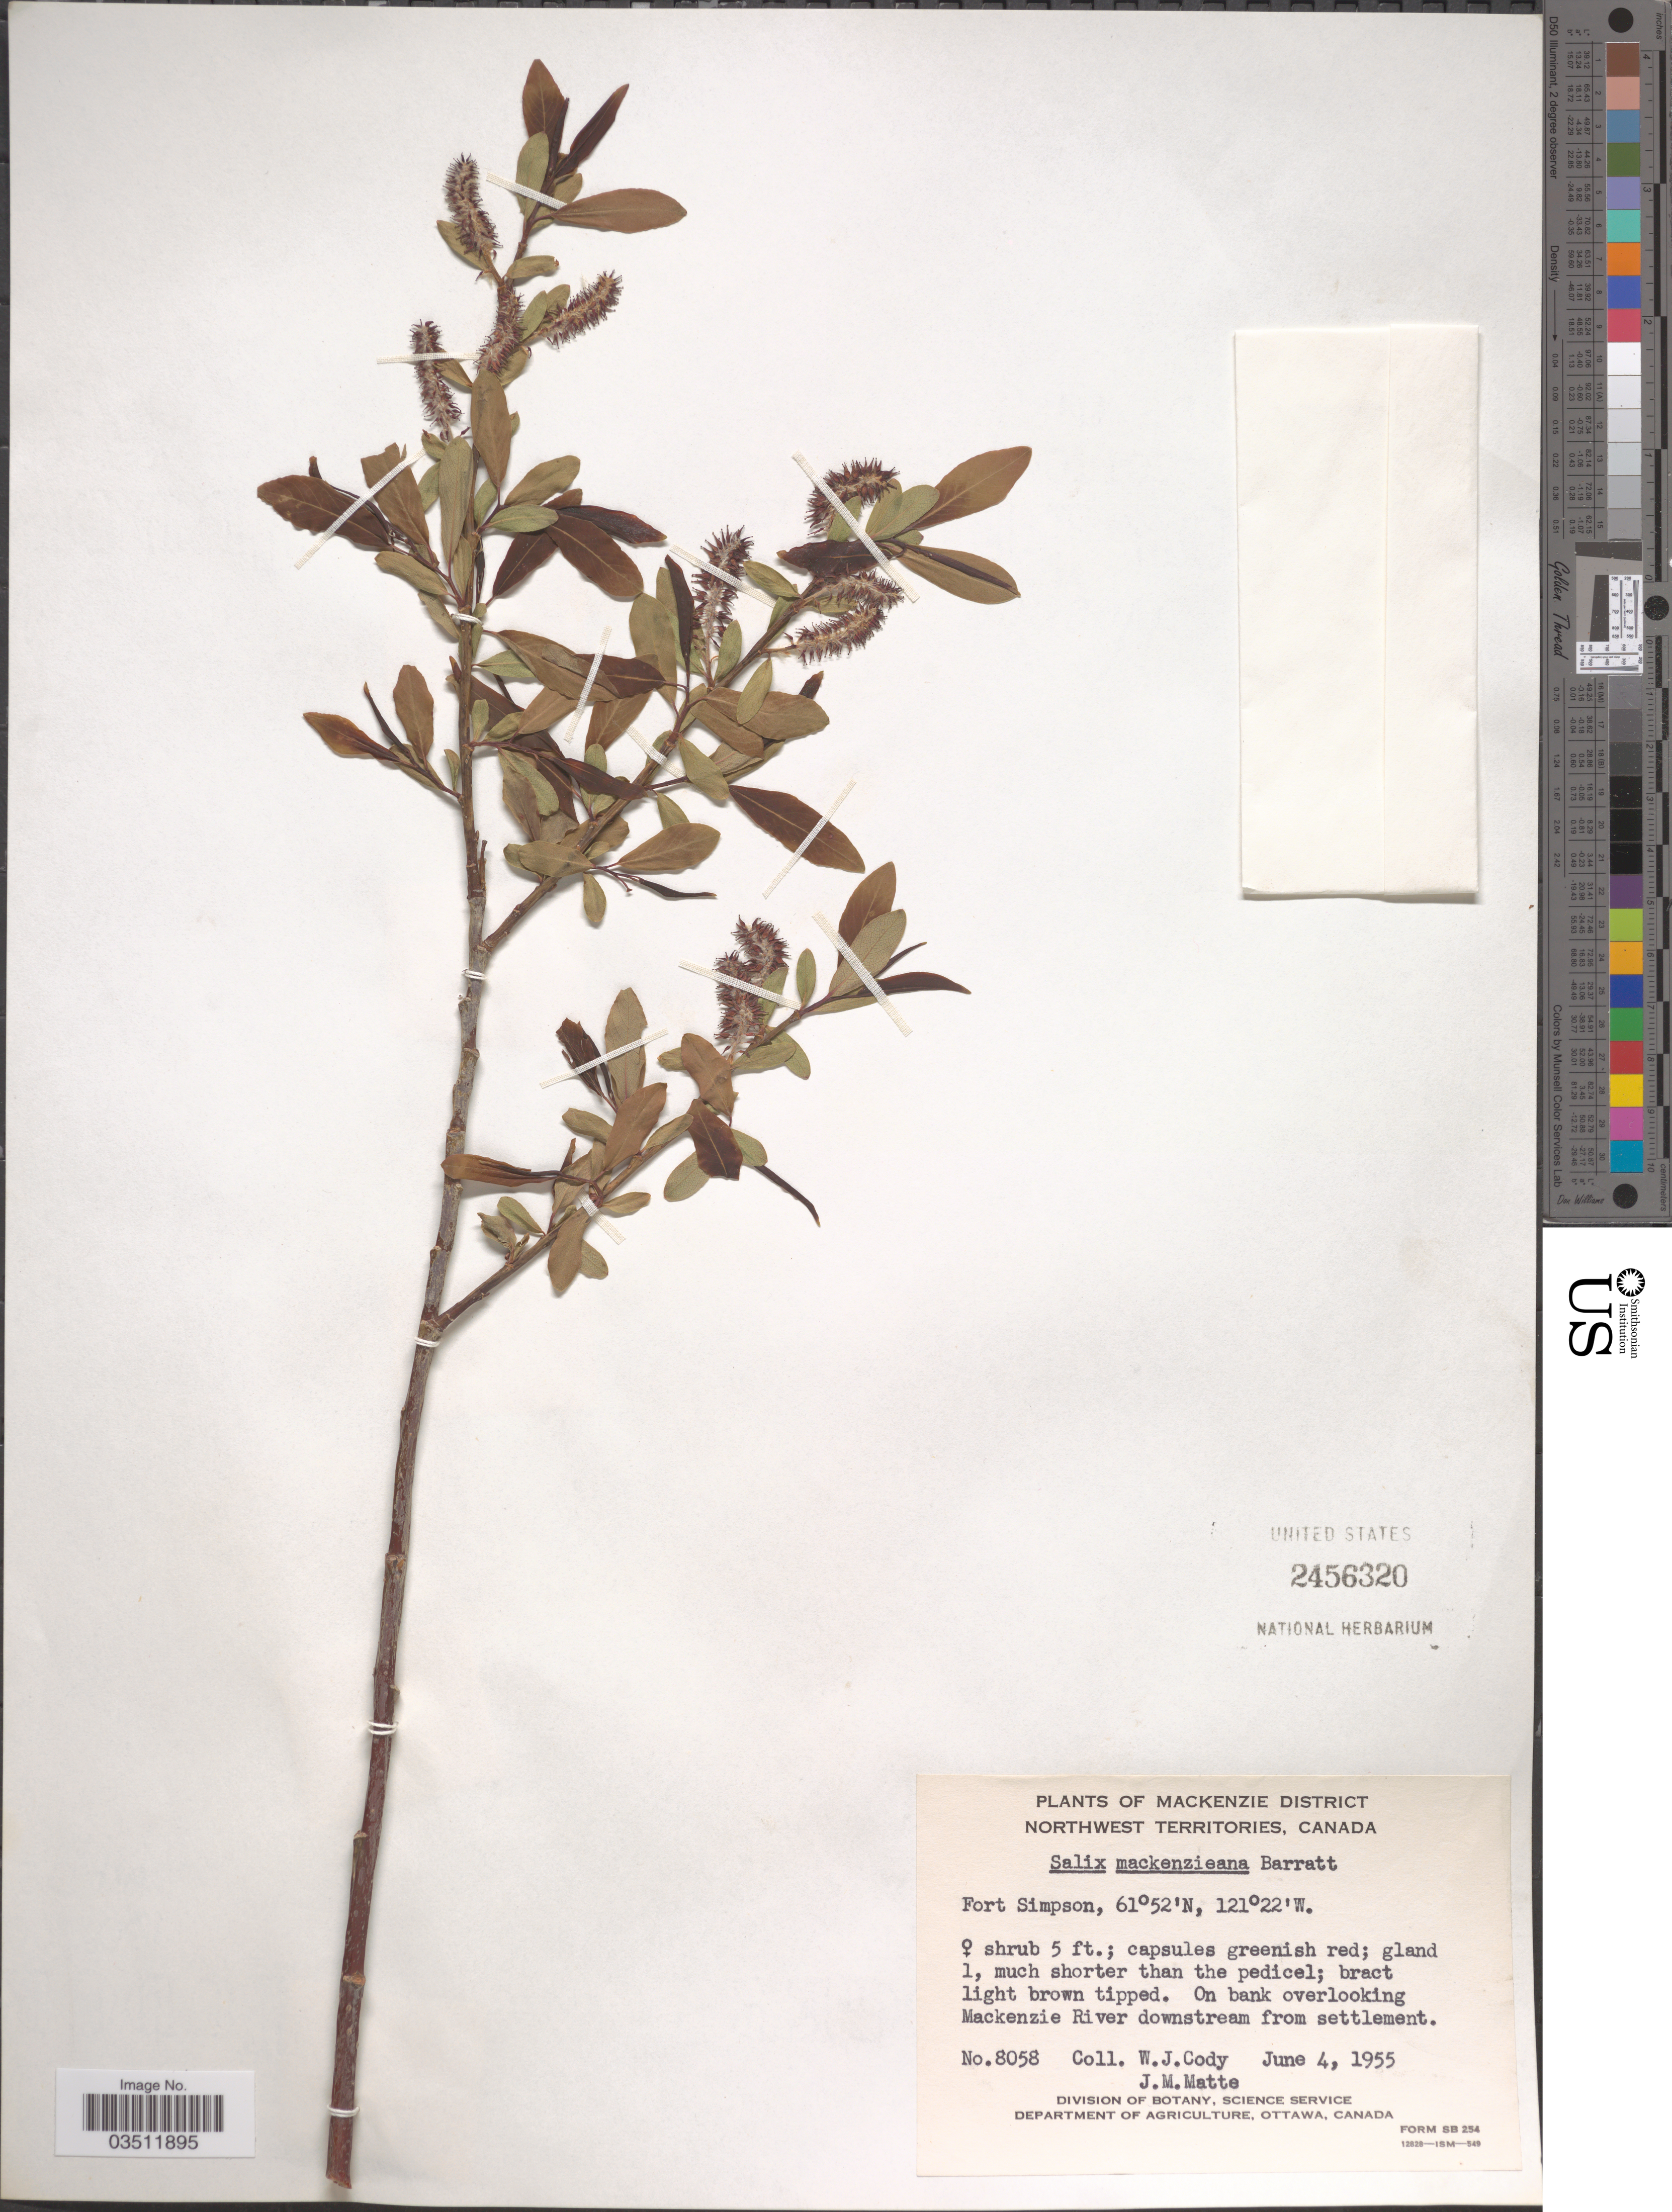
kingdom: Plantae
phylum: Tracheophyta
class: Magnoliopsida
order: Malpighiales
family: Salicaceae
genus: Salix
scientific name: Salix mackenziana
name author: (Hook.) Barratt ex Hook.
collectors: W. Cody & J. Matte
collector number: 8058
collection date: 1955-06-04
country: Canada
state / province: Northwest Territories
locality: Mackenzie District. On bank overlooking Mackenzie River downstream from settlement.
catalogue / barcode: US 2456320